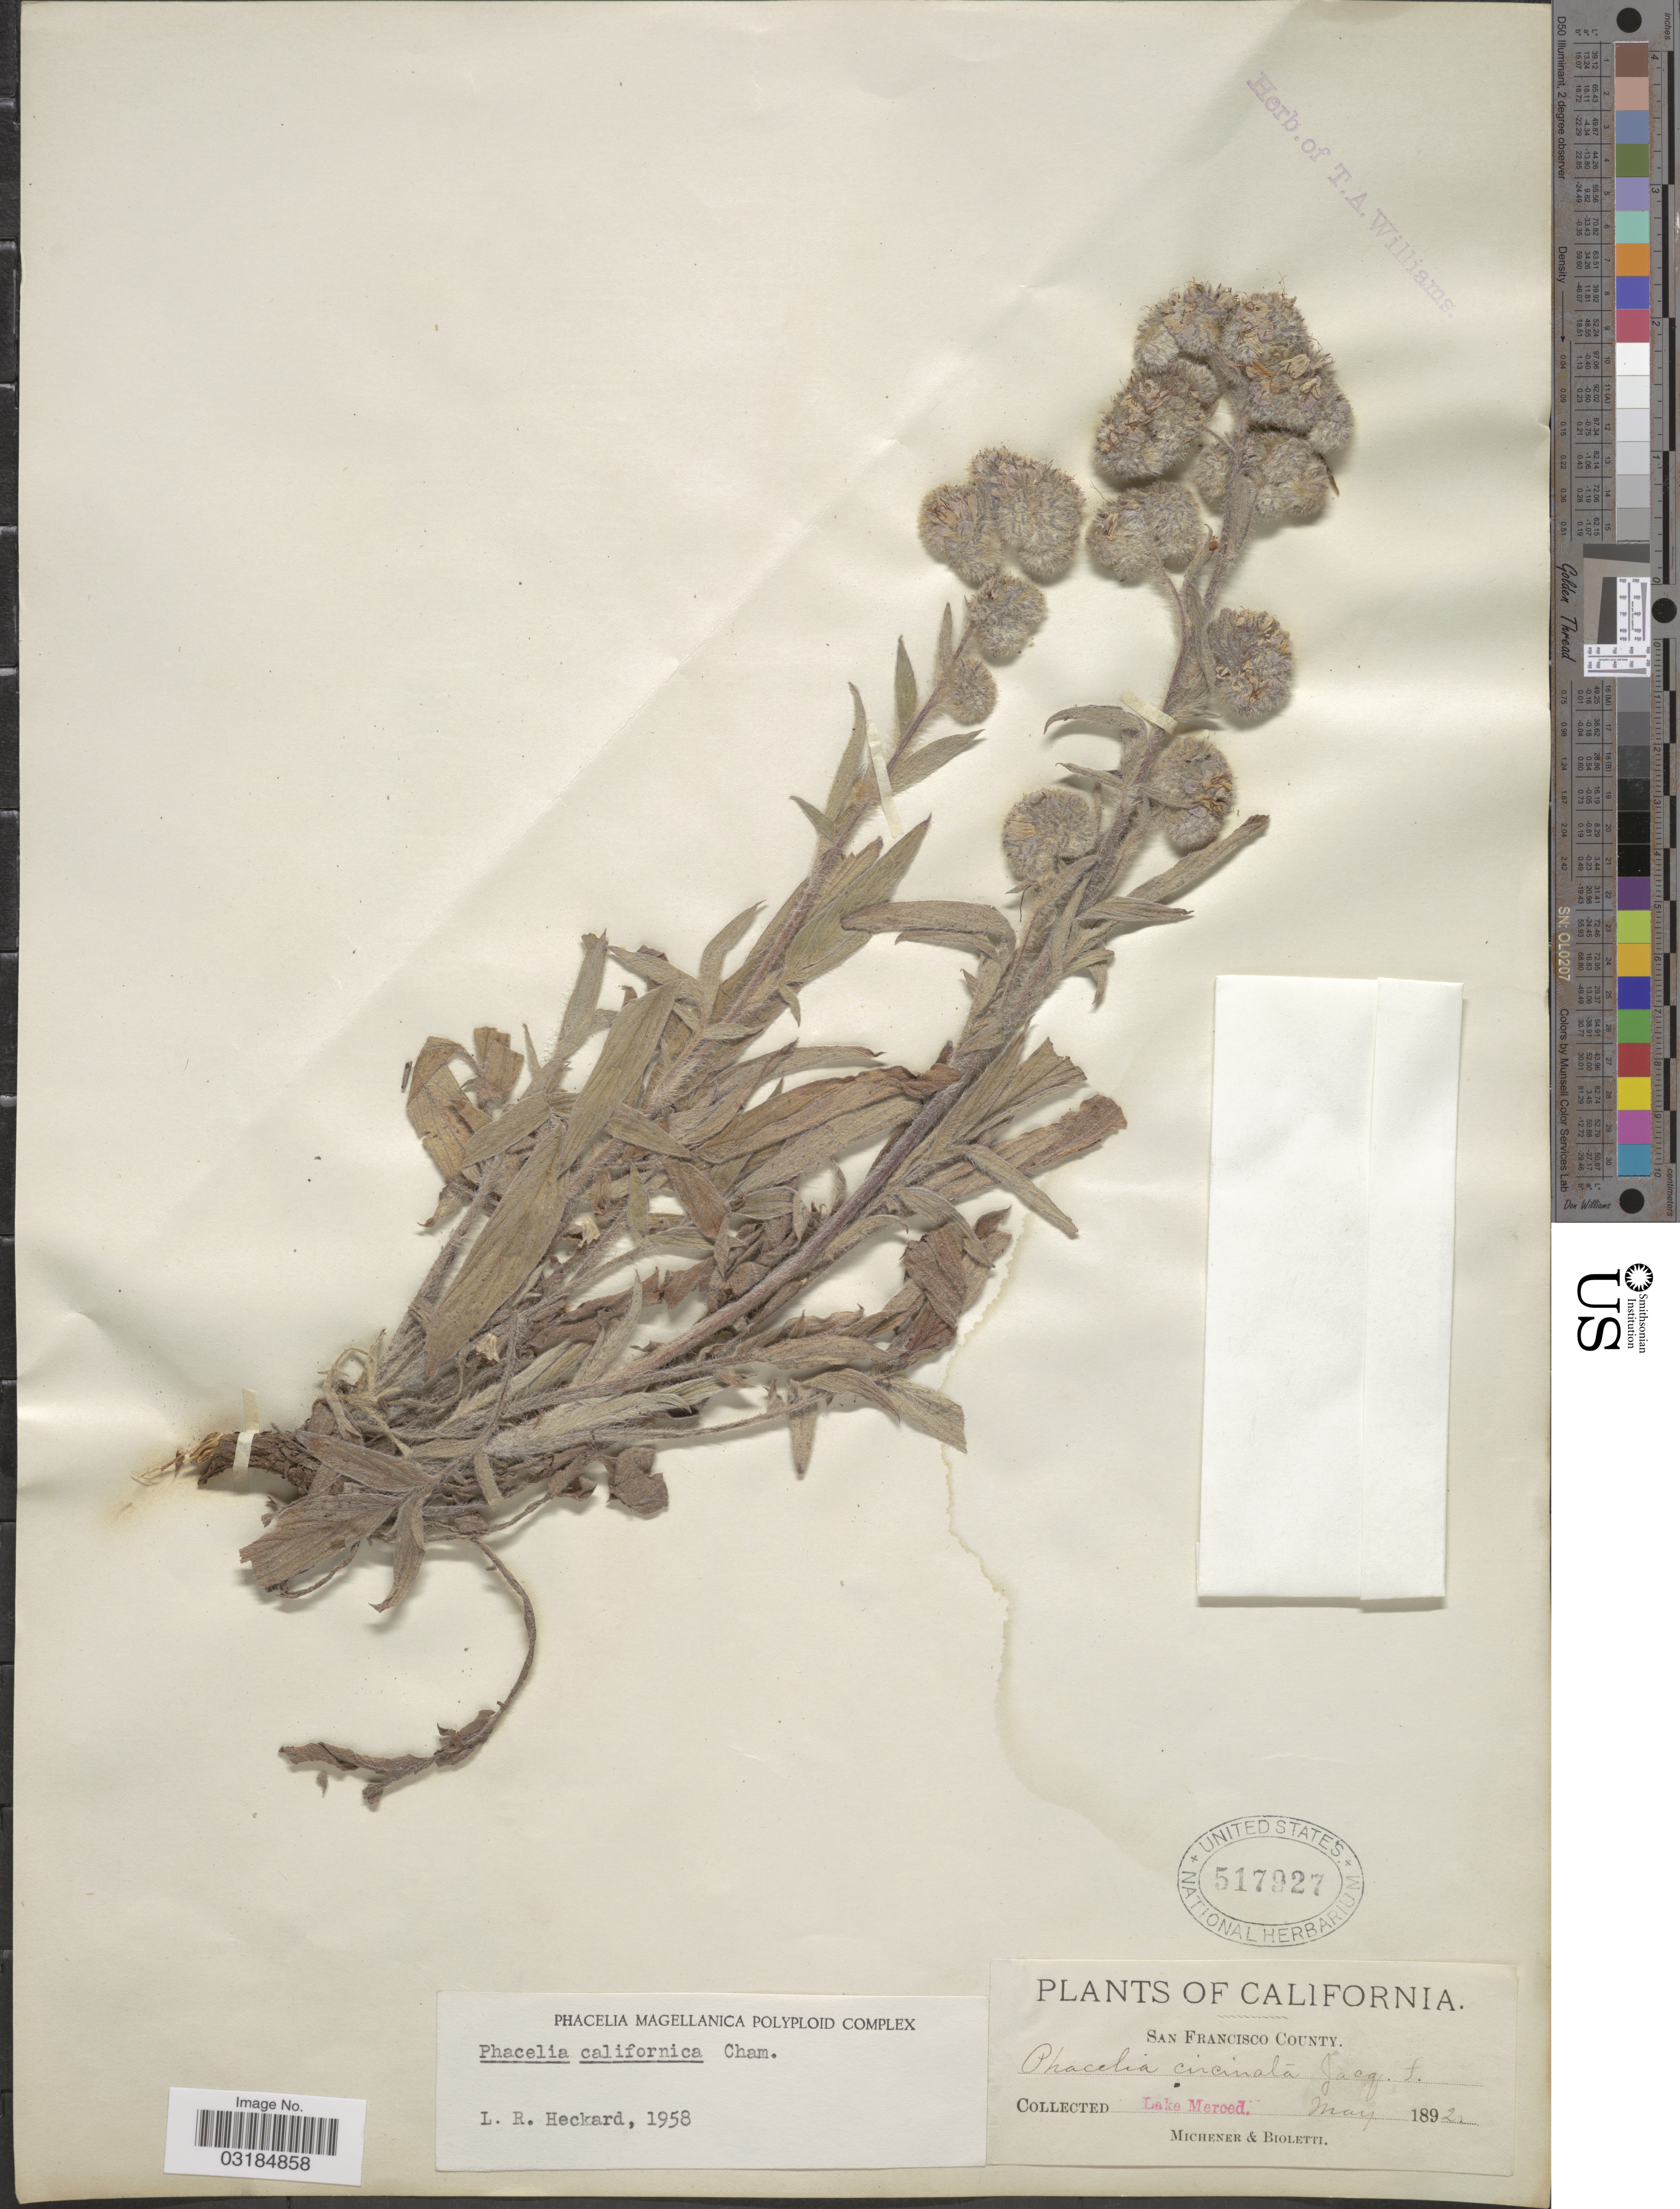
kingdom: Plantae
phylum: Tracheophyta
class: Magnoliopsida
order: Boraginales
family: Hydrophyllaceae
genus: Phacelia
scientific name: Phacelia californica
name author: Cham.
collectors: -. Michener & -- Bioletti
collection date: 1892-05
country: United States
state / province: California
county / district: San Francisco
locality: San Francisco County, Lake Merced.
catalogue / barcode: US 517927